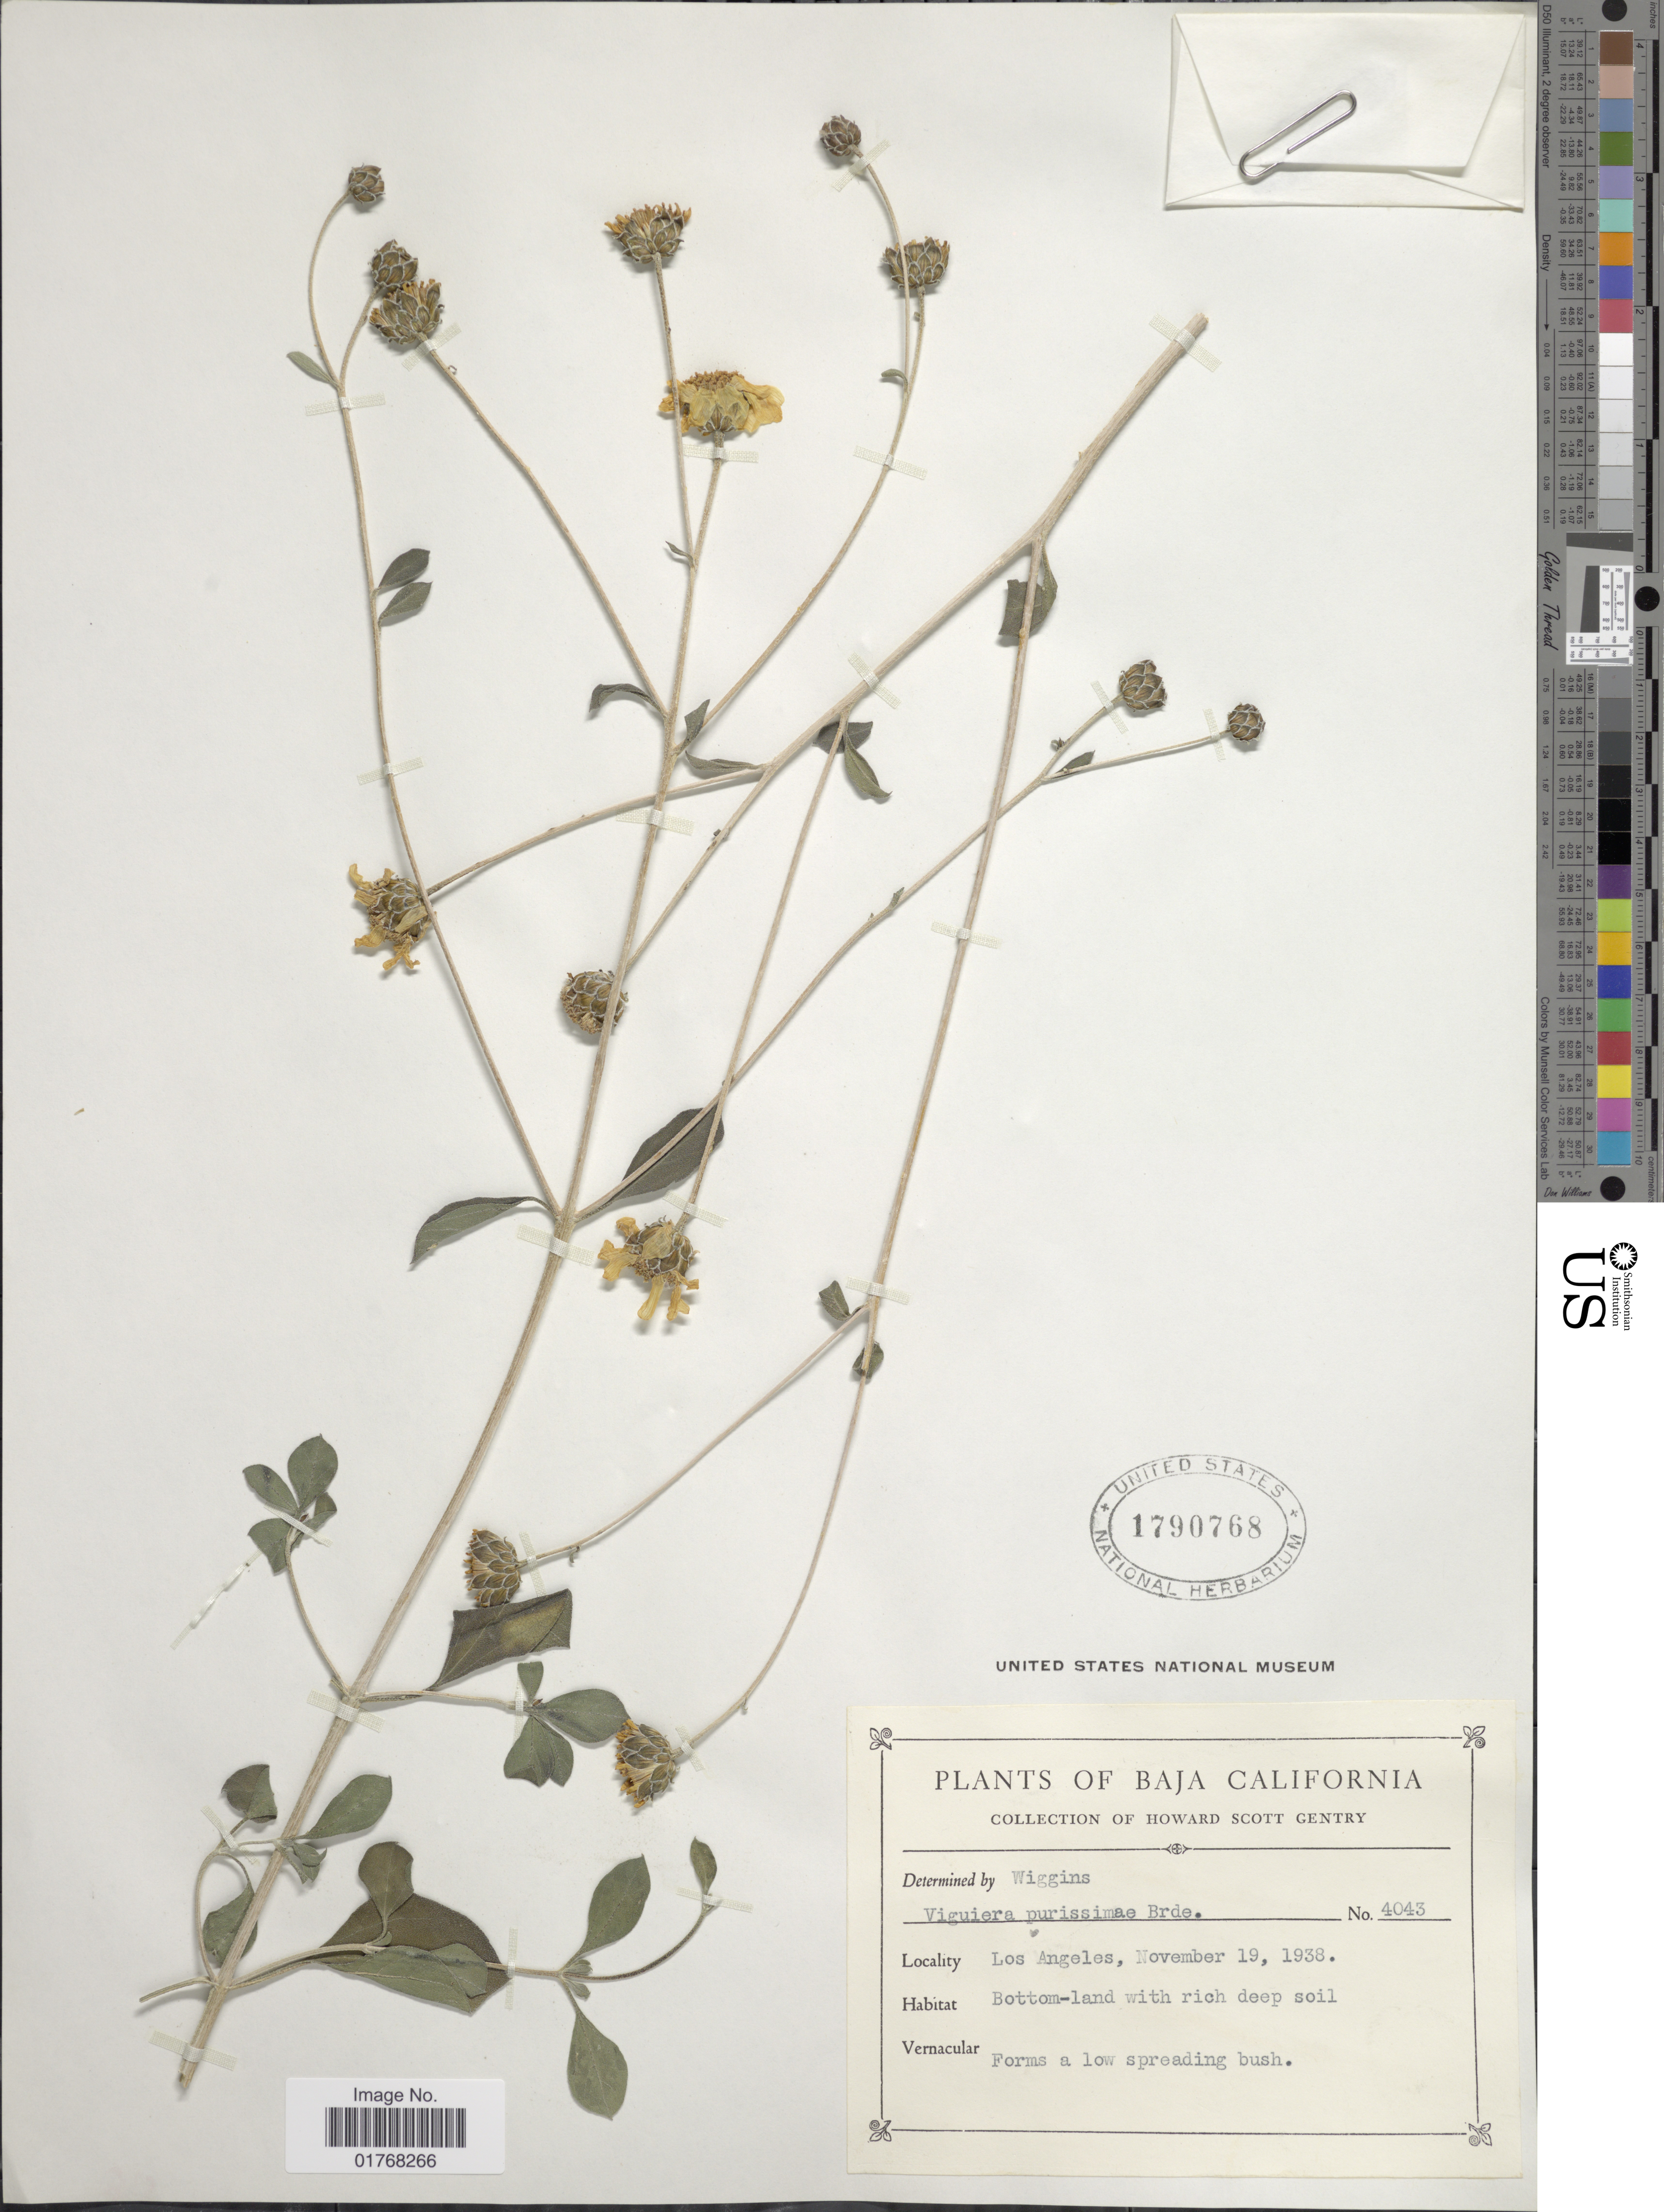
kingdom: Plantae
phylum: Tracheophyta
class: Magnoliopsida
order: Asterales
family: Asteraceae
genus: Viguiera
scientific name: Viguiera purisimae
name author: Brandegee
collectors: H. S. Gentry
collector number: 4043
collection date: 1938-11-19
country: Mexico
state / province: Baja California Sur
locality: Los Angeles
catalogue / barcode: US 1790768